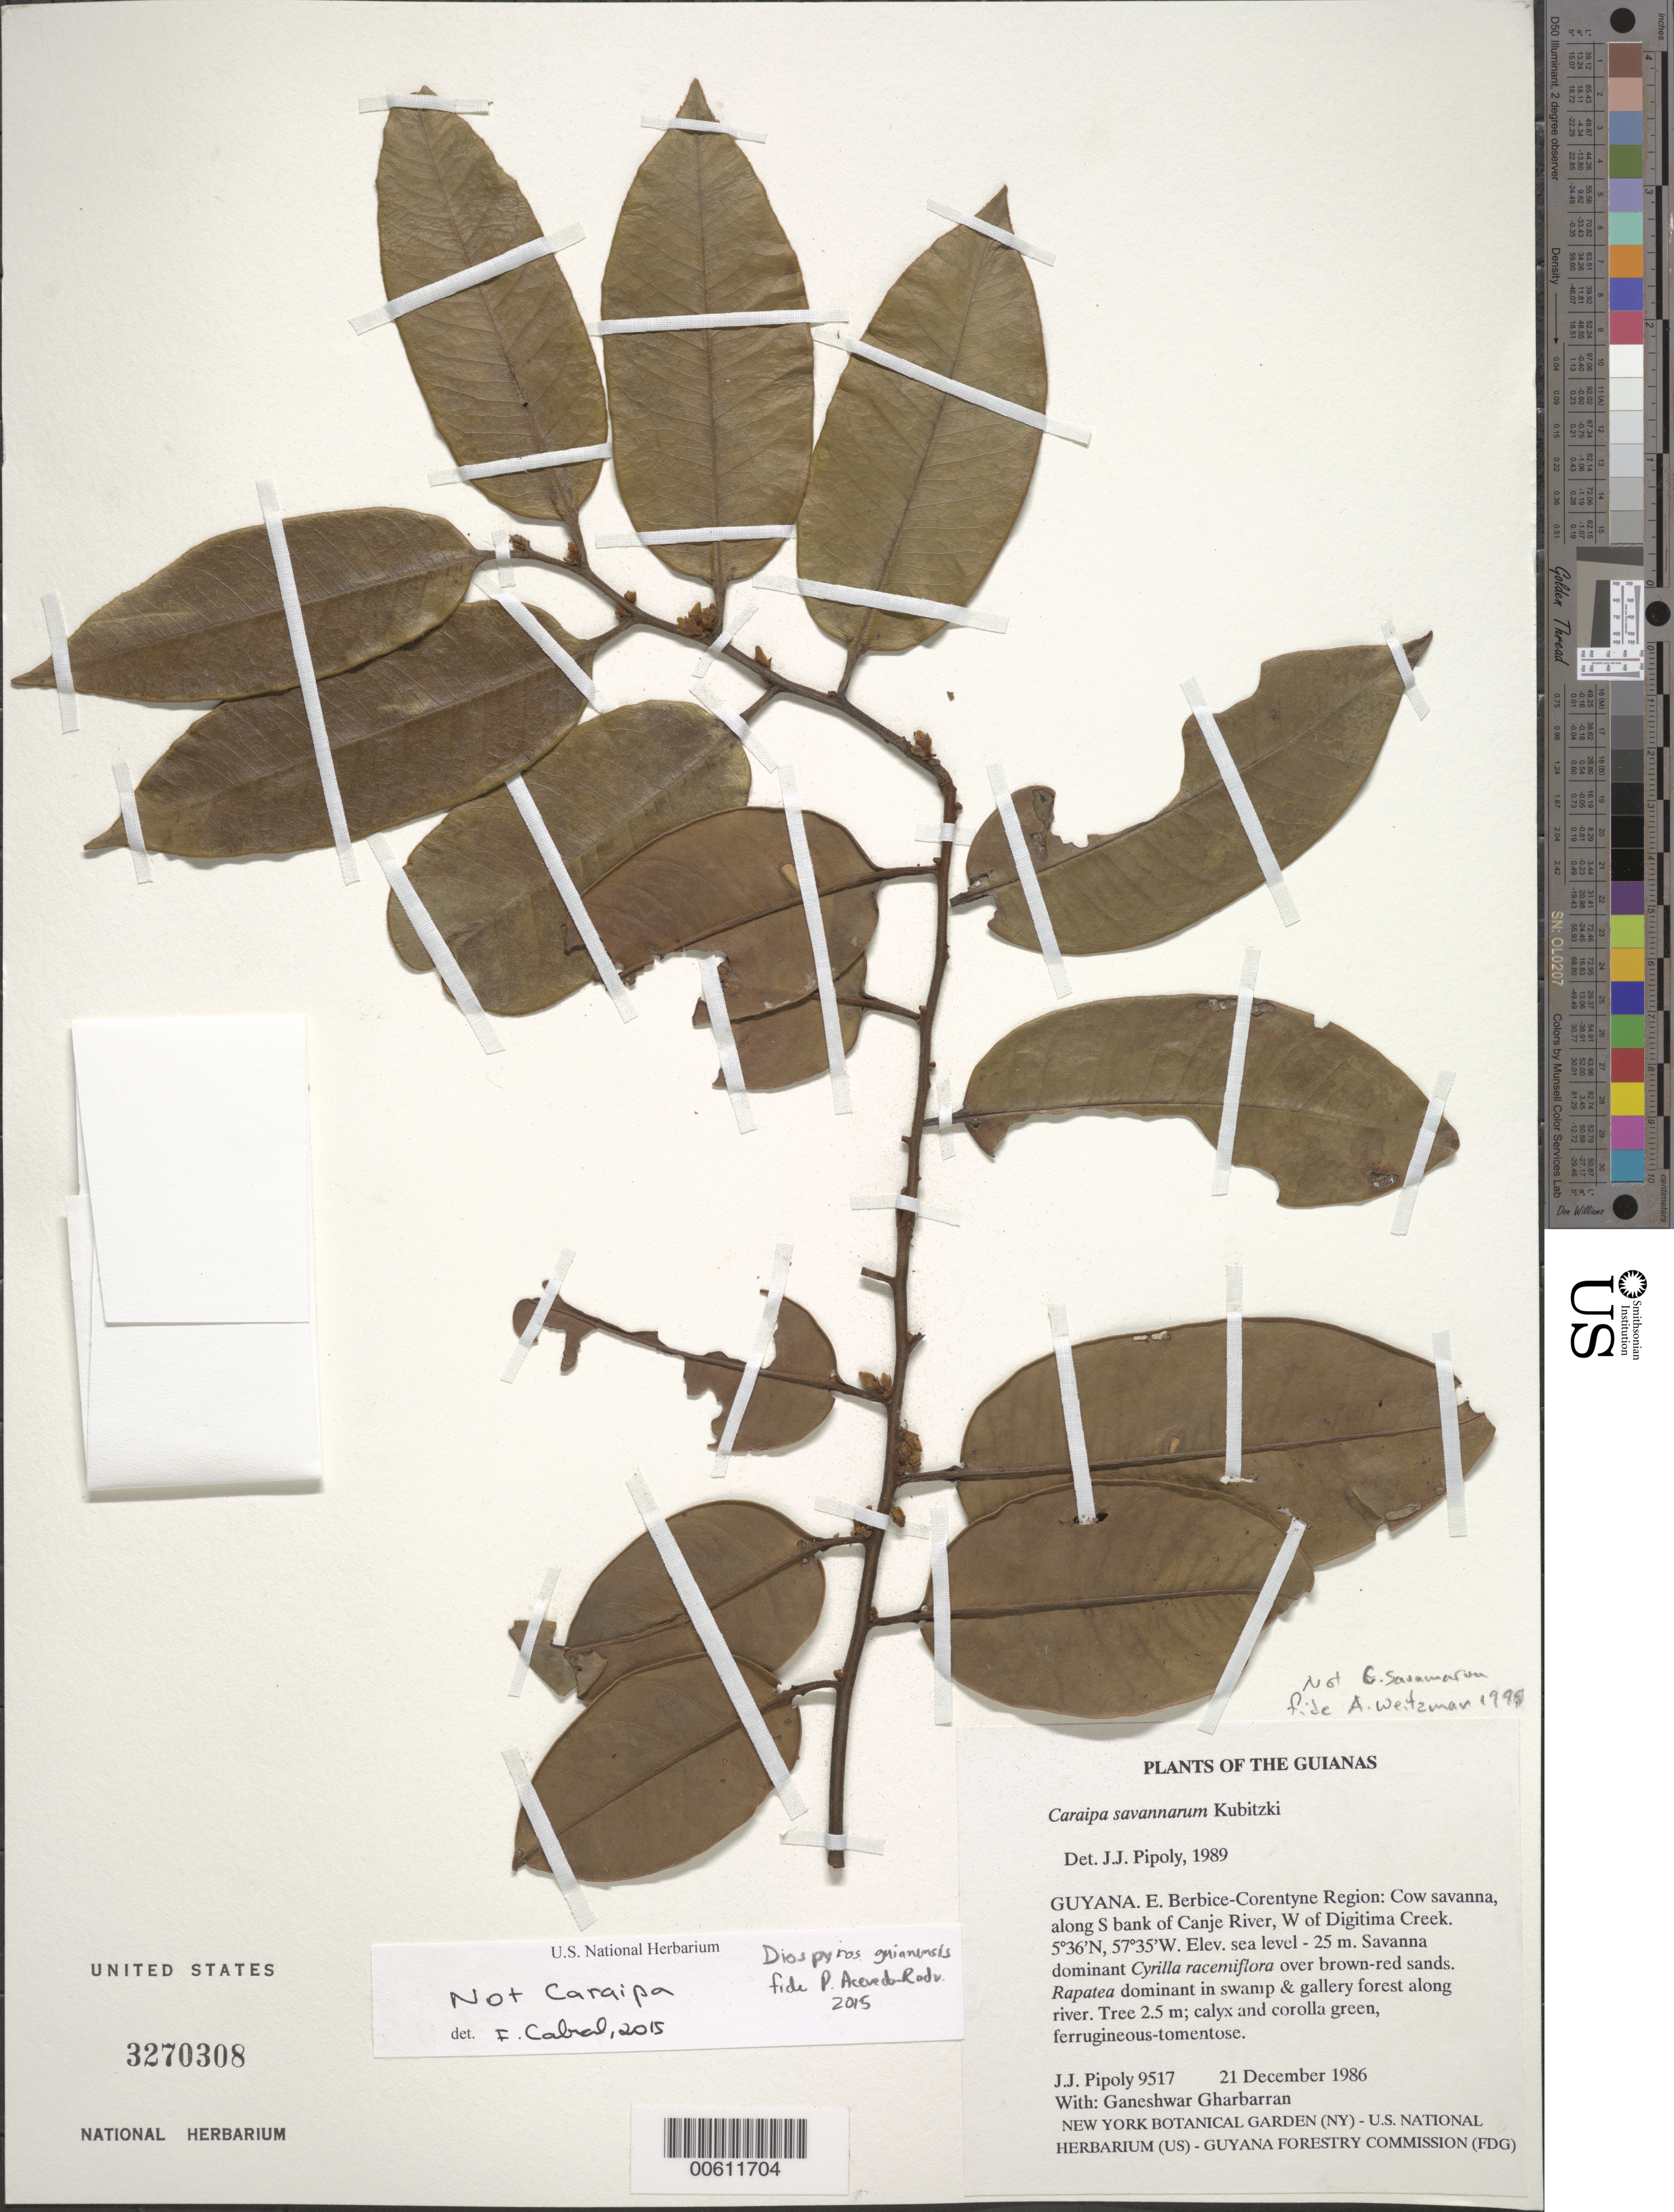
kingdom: Plantae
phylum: Tracheophyta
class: Magnoliopsida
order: Ericales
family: Ebenaceae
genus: Diospyros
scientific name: Diospyros guianensis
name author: (Aubl.) Gürke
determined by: Acevedo-Rodríguez, P., (BOT), Smithsonian Institution - National Museum of Natural History (UNITED STATES)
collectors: J. J. Pipoly & G. Gharbarran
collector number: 9517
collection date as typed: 21 December 1986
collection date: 1986-12-21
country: Guyana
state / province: E. Berbice-Corentyne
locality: Cow savanna, along S bank of Canje River, W of Digitima Creek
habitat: Savanna dominant Cyrilla racemiflora over brn-red sands. Rapatea dominant in swamp & gallery forest along river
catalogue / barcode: US 3270308